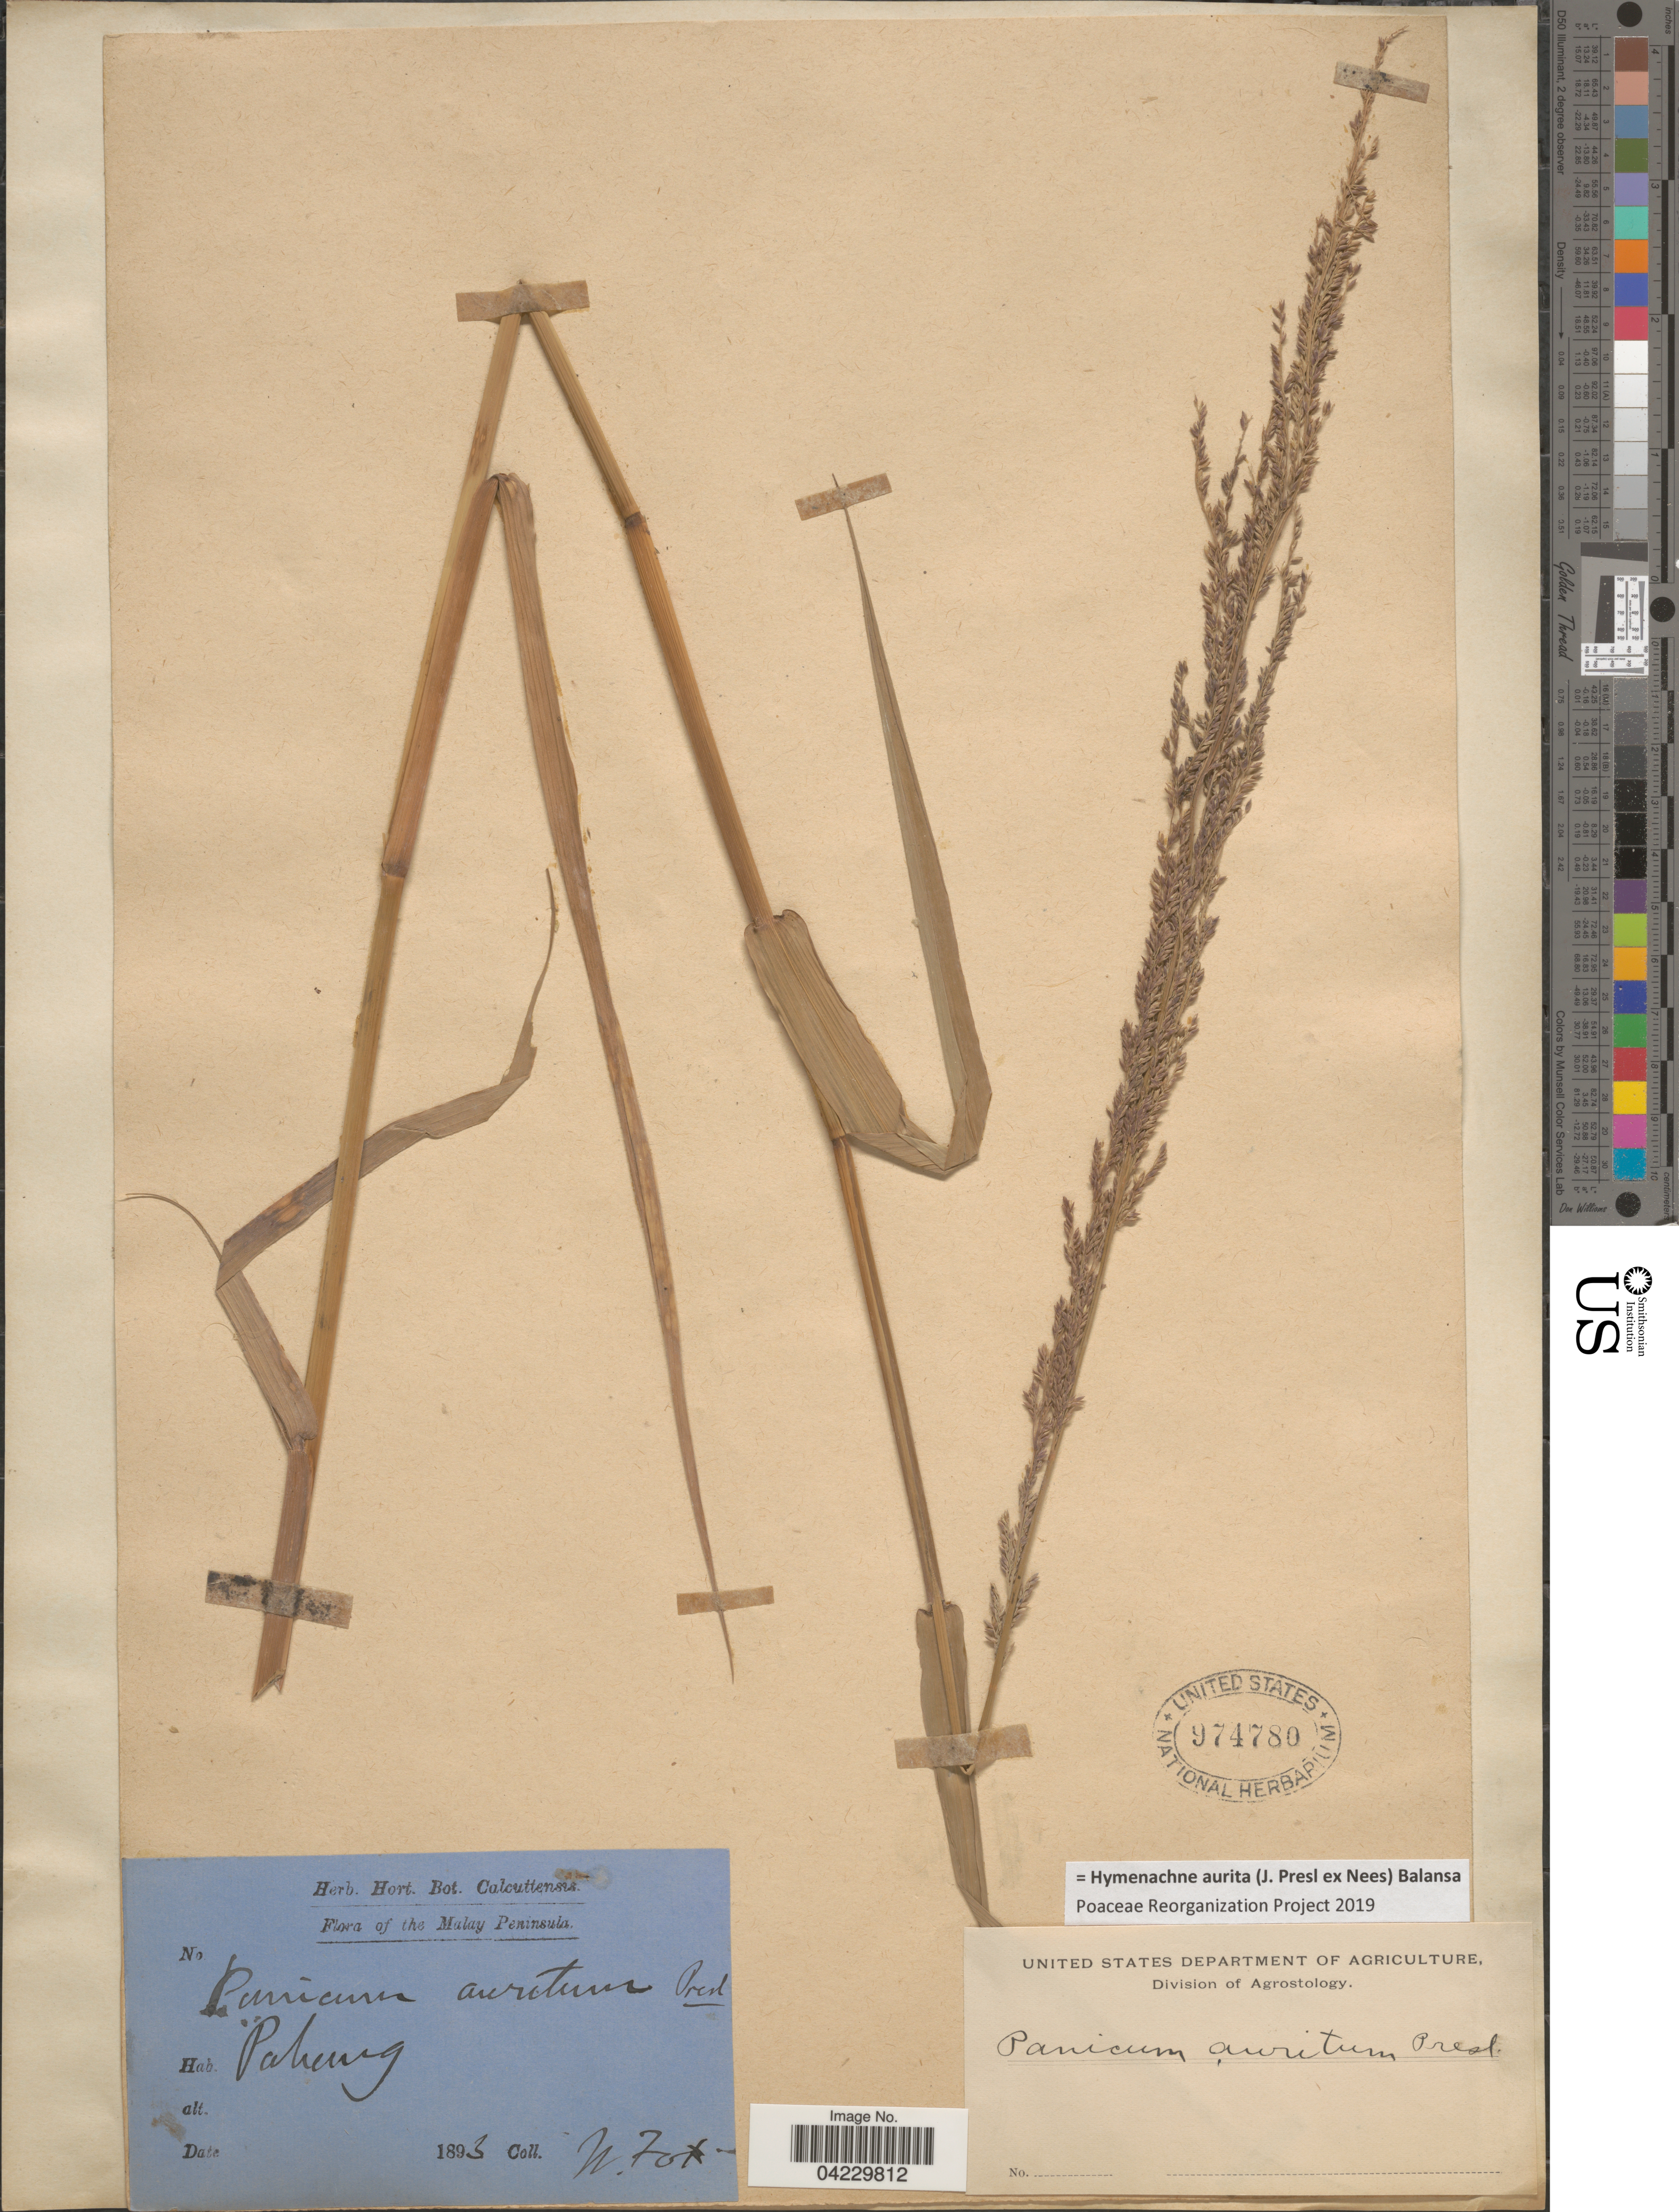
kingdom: Plantae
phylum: Tracheophyta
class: Liliopsida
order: Poales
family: Poaceae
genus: Hymenachne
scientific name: Hymenachne aurita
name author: (J. Presl ex Nees) Balansa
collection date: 1893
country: Malaysia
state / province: Pahang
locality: Malay Peninsula. Pahang.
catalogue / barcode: US 974780